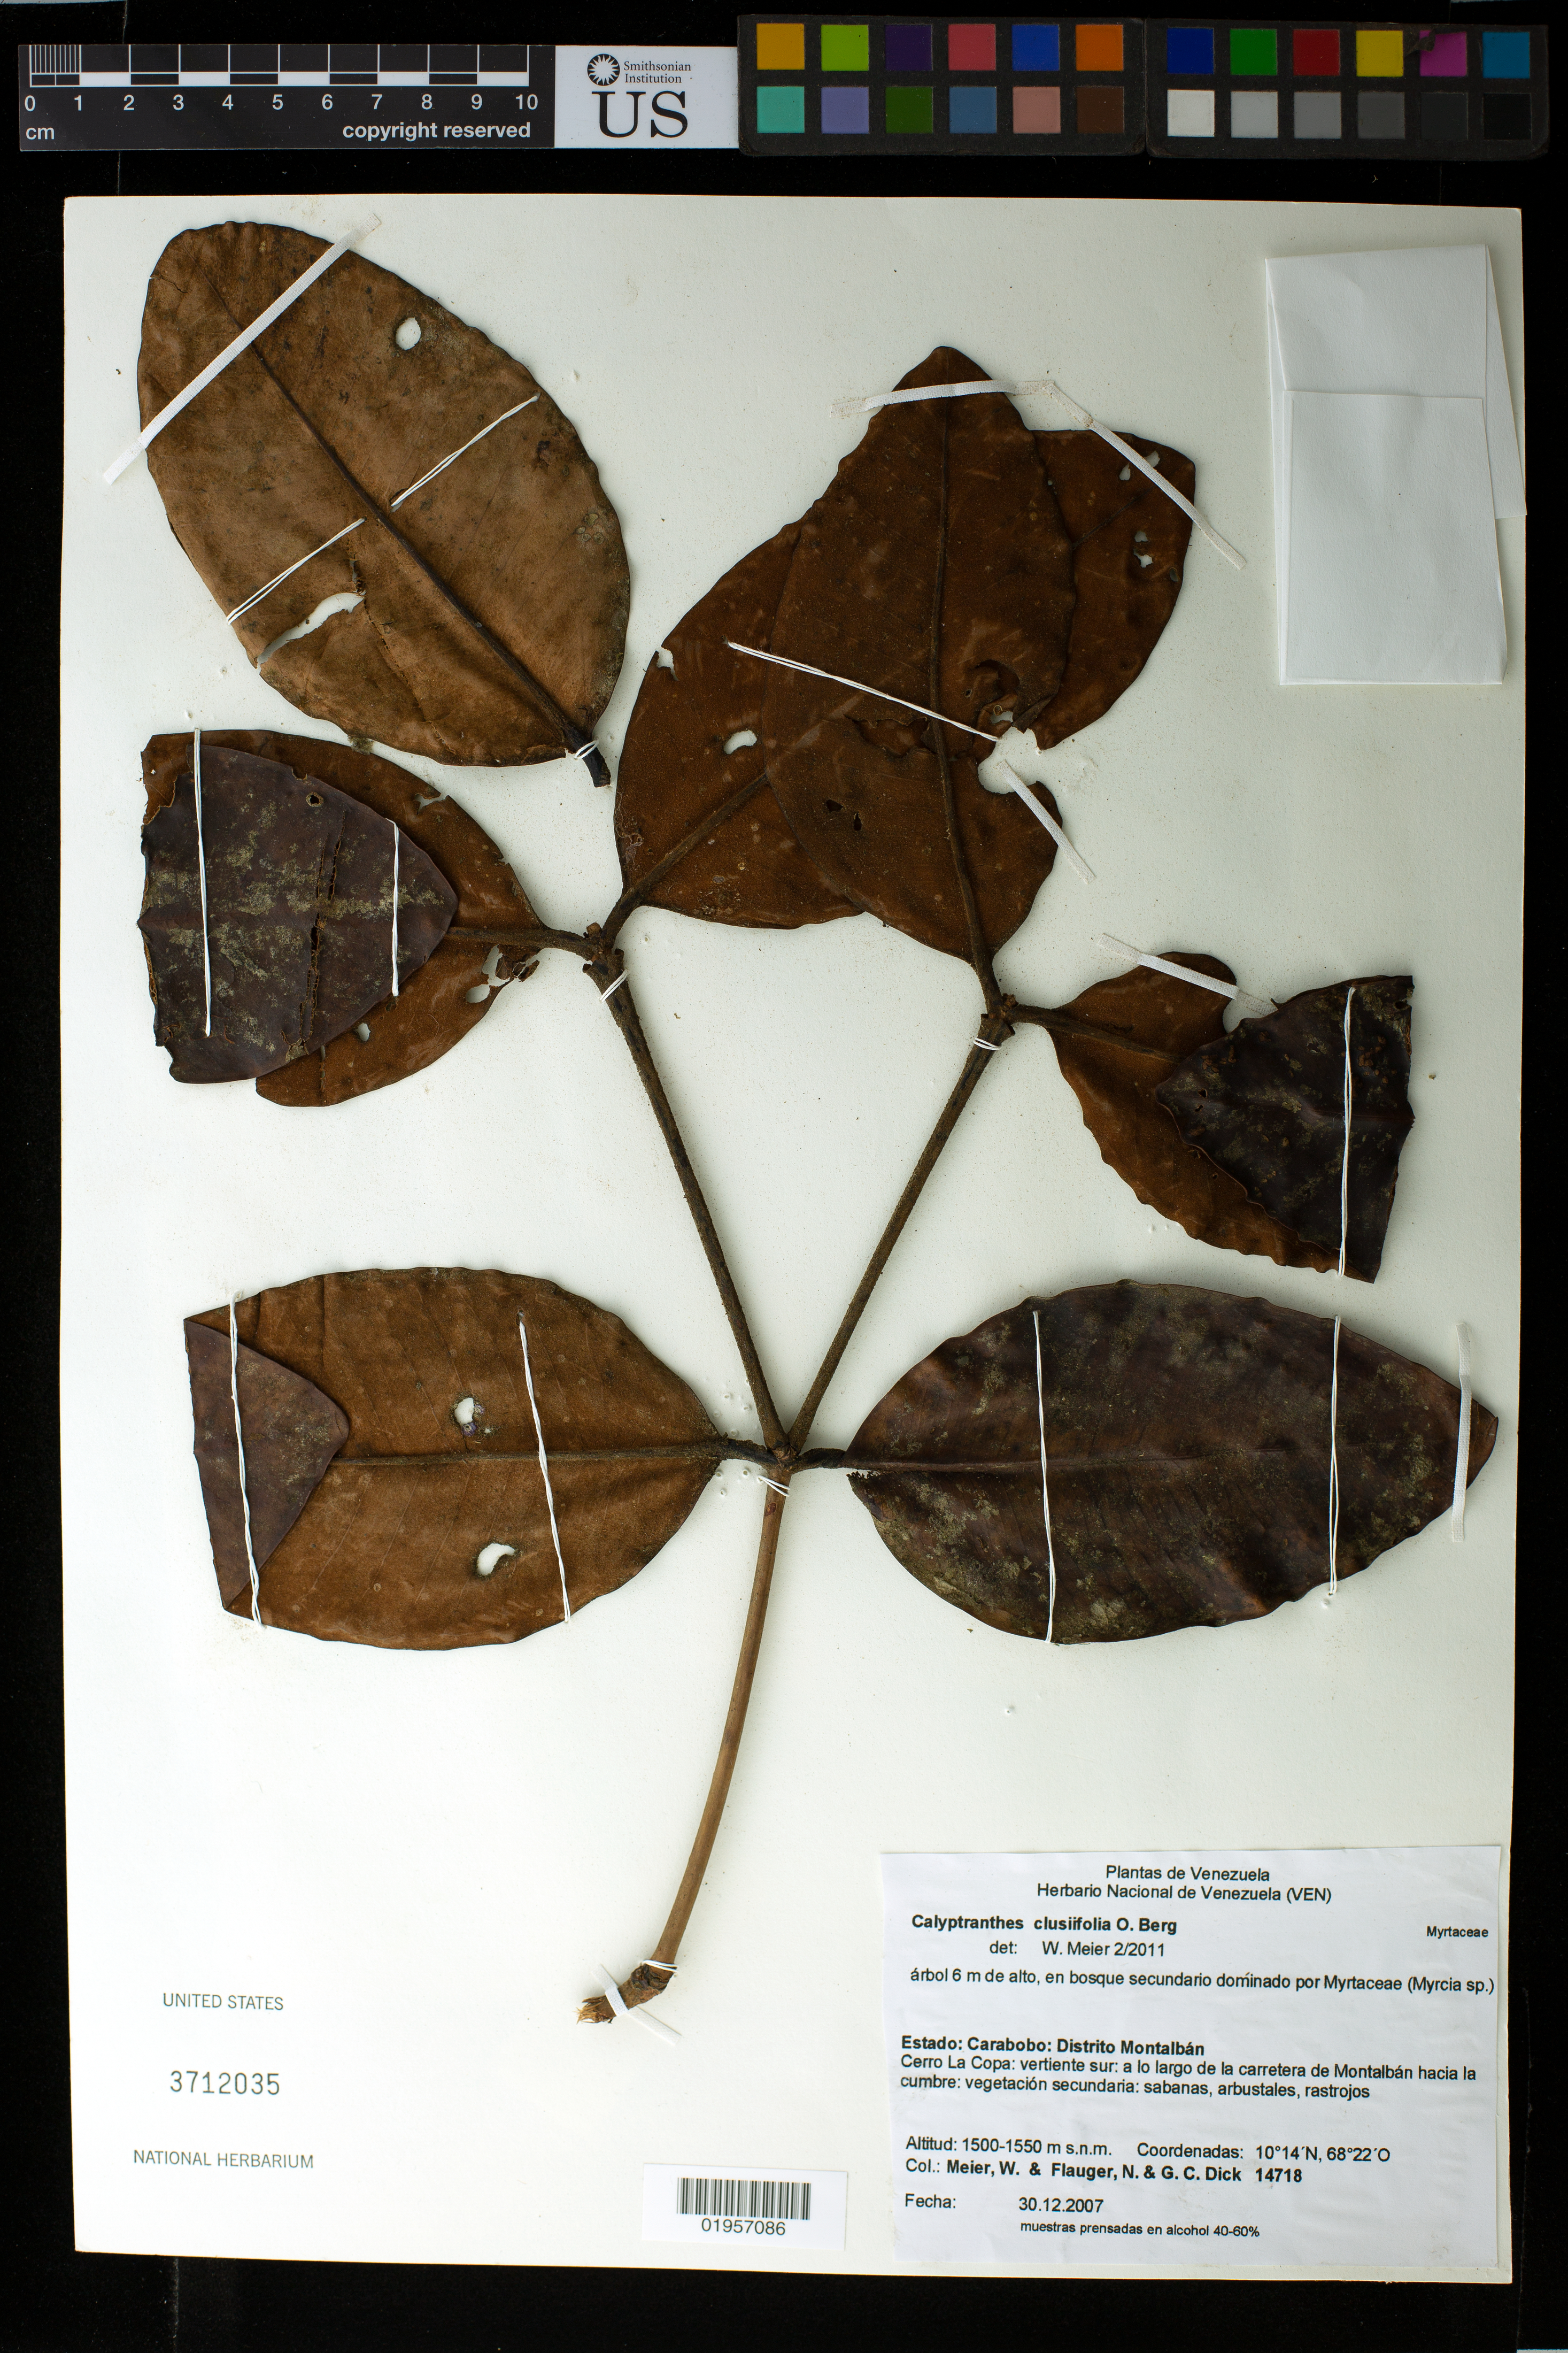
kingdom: Plantae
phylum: Tracheophyta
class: Magnoliopsida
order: Myrtales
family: Myrtaceae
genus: Myrcia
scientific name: Myrcia neoclusiifolia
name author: A.R. Lourenço & E. Lucas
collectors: W. Meier, N. Flauger & G. Dick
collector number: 14718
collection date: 2007-12-30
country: Venezuela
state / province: Carabobo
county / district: Montalbán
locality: Cerro La Copa: vertiente sur: a lo largo de carretera de Montalbán hacia la cumbre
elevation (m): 1500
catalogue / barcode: US 3712035